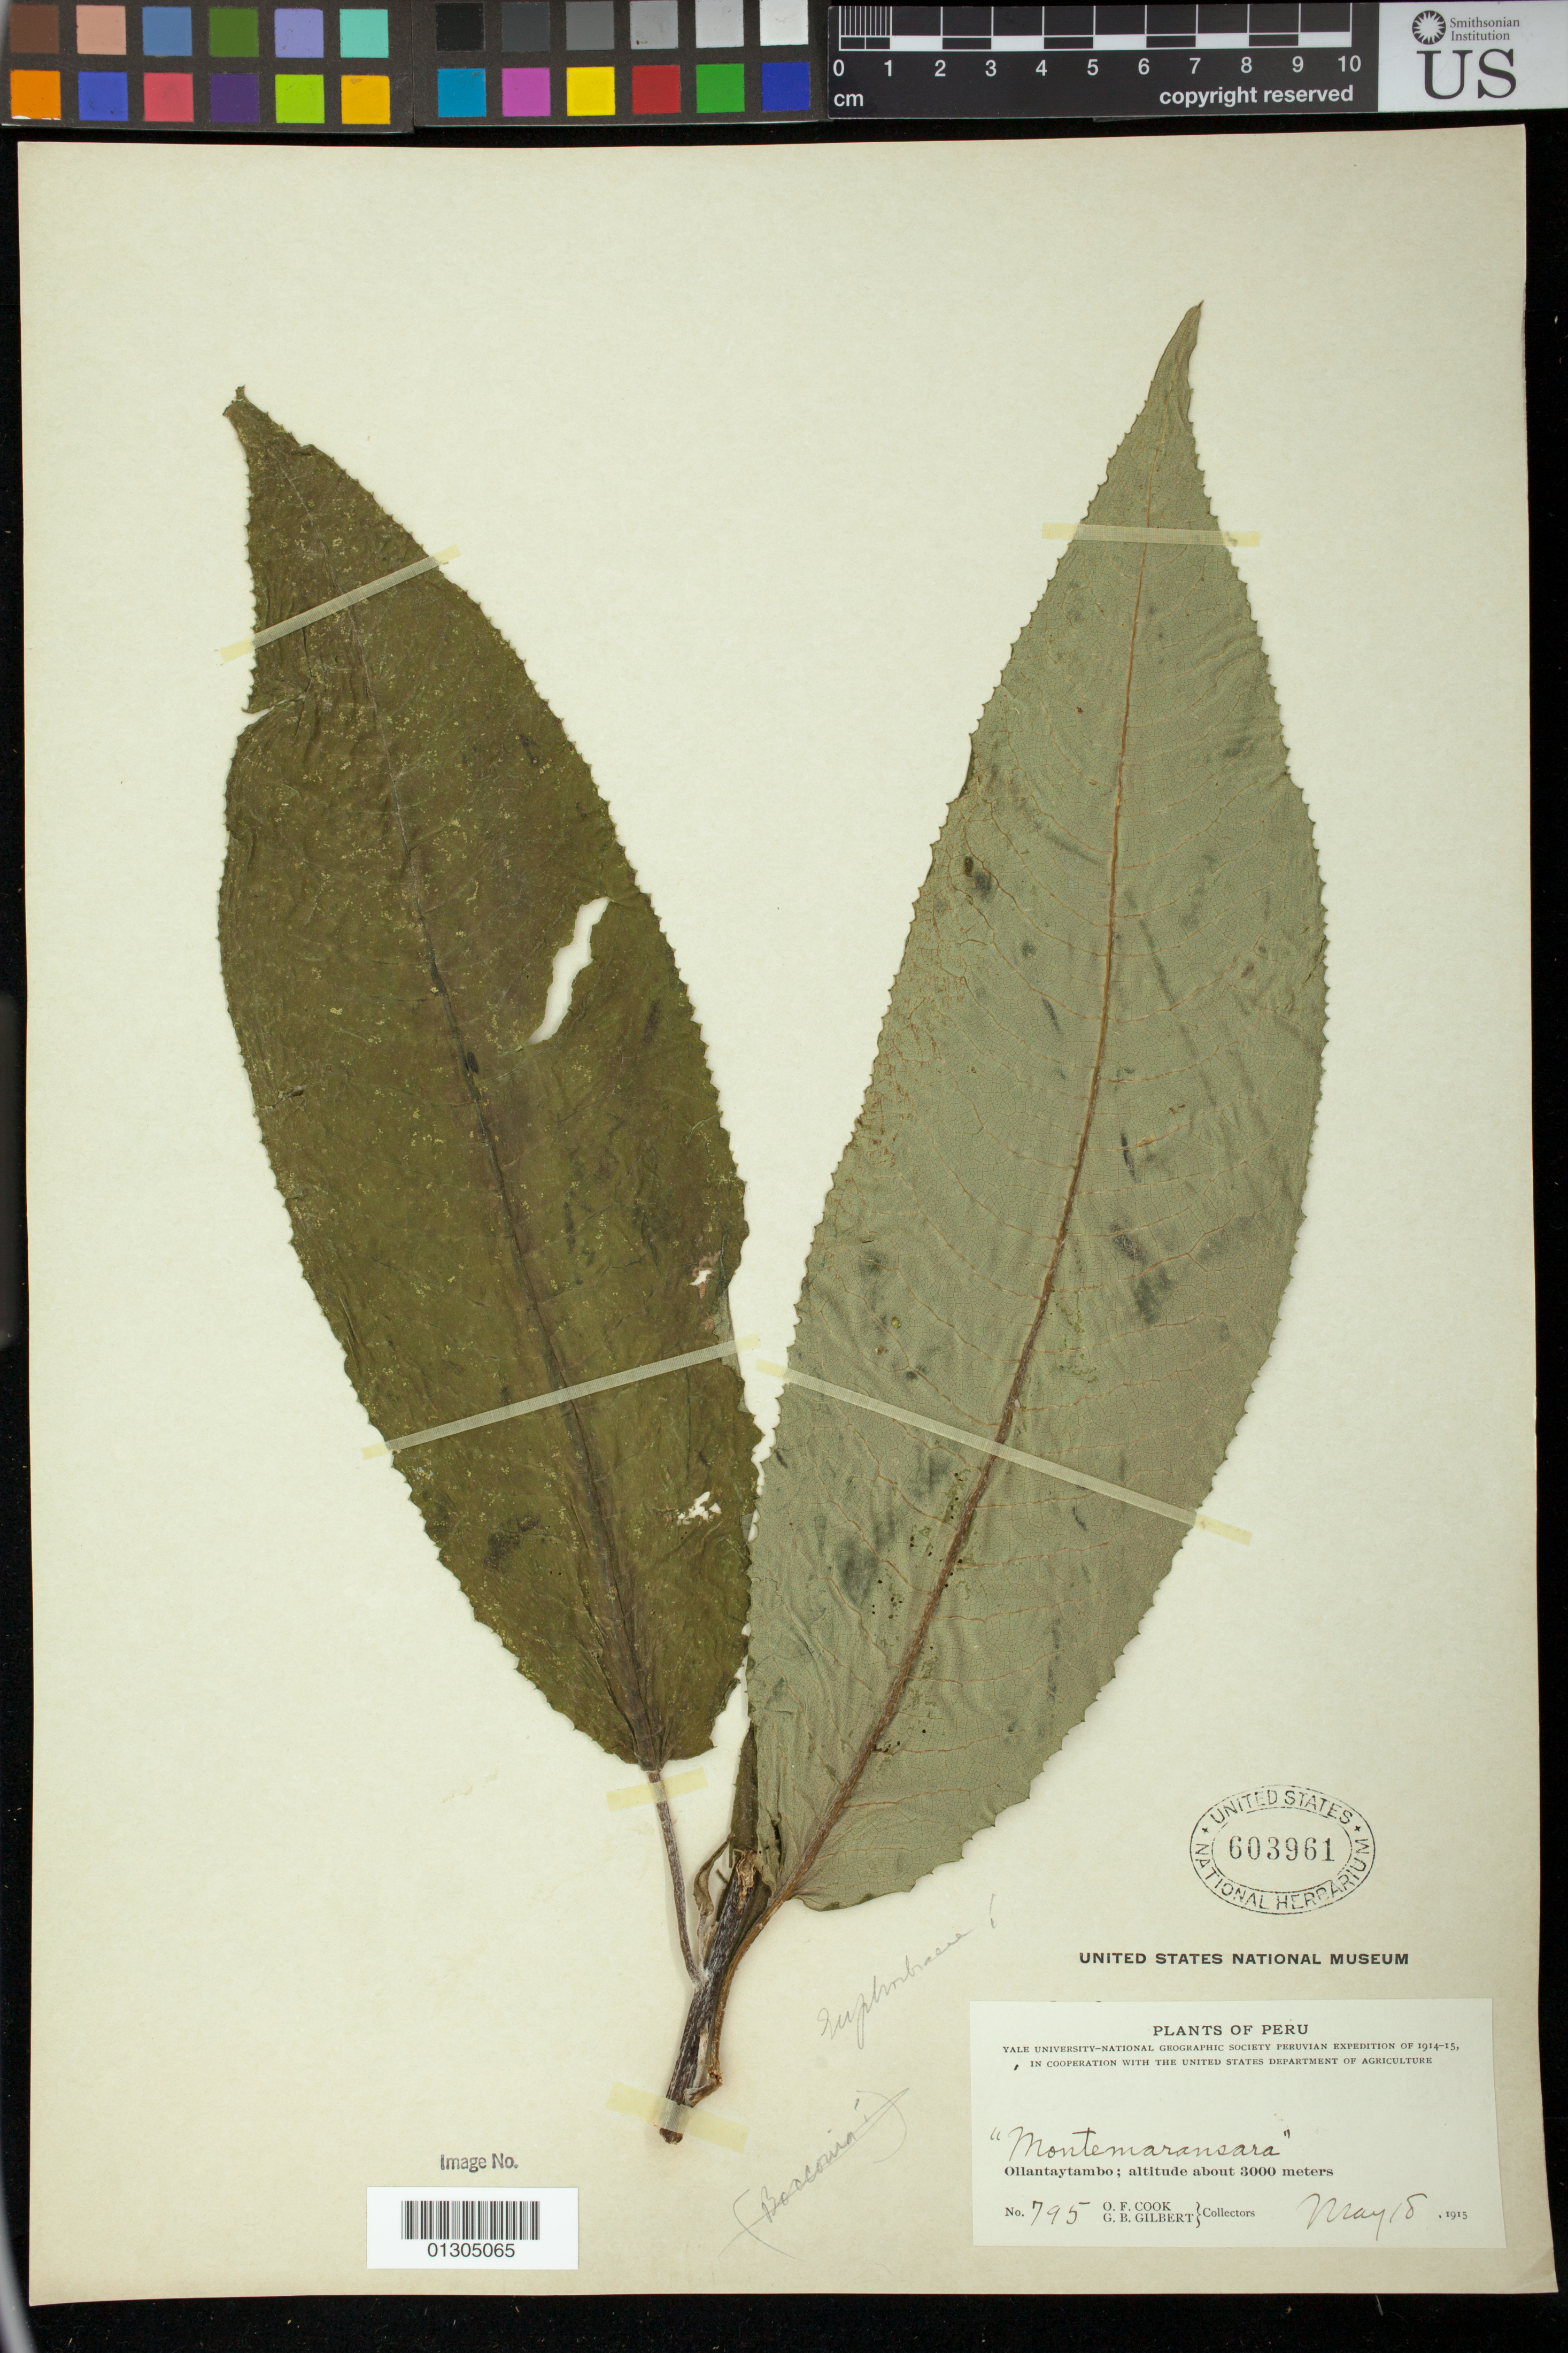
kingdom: Plantae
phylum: Tracheophyta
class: Magnoliopsida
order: Malpighiales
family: Euphorbiaceae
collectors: O. F. Cook & G. B. Gilbert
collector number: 795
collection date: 1915-05-18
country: Peru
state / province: Cusco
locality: Ollantaytambo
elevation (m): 3000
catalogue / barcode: US 603961